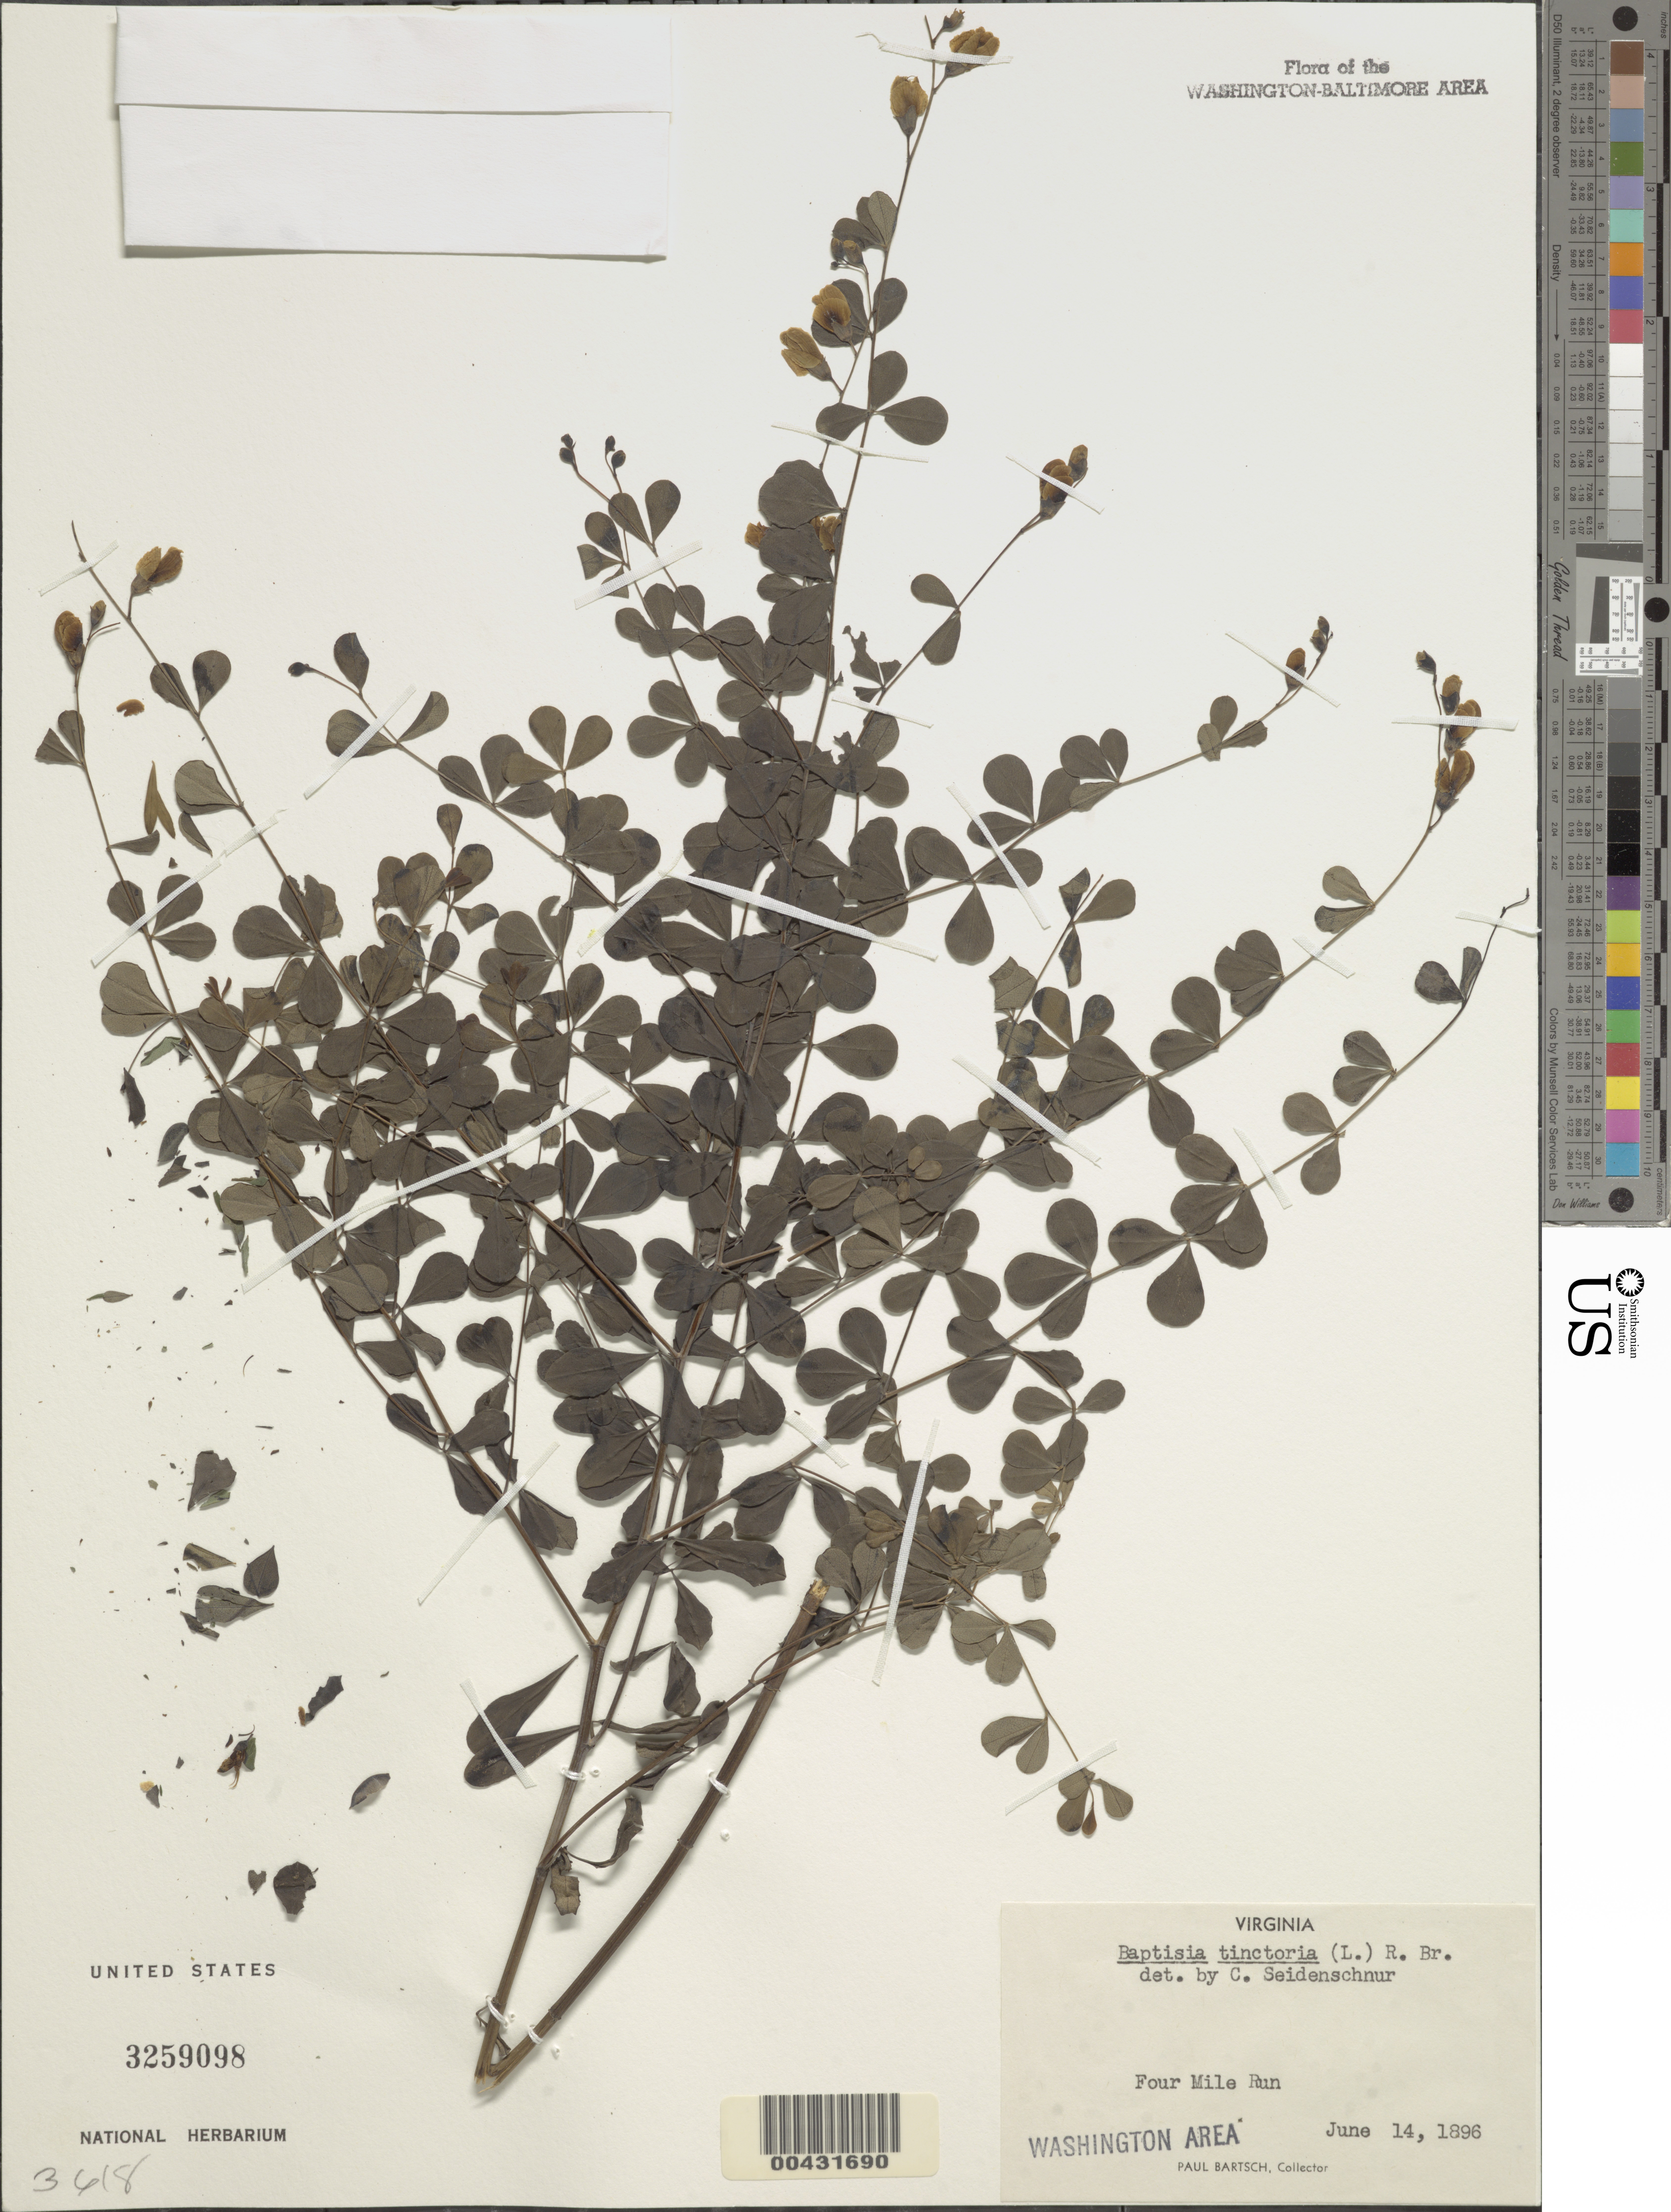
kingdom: Plantae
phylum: Tracheophyta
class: Magnoliopsida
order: Fabales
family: Fabaceae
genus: Baptisia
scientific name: Baptisia tinctoria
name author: (L.) R. Br.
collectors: P. Bartsch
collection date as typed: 14 Jun 1896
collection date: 1896-06-14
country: United States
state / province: Virginia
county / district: Arlington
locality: Four Mile Run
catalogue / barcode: US 3259098